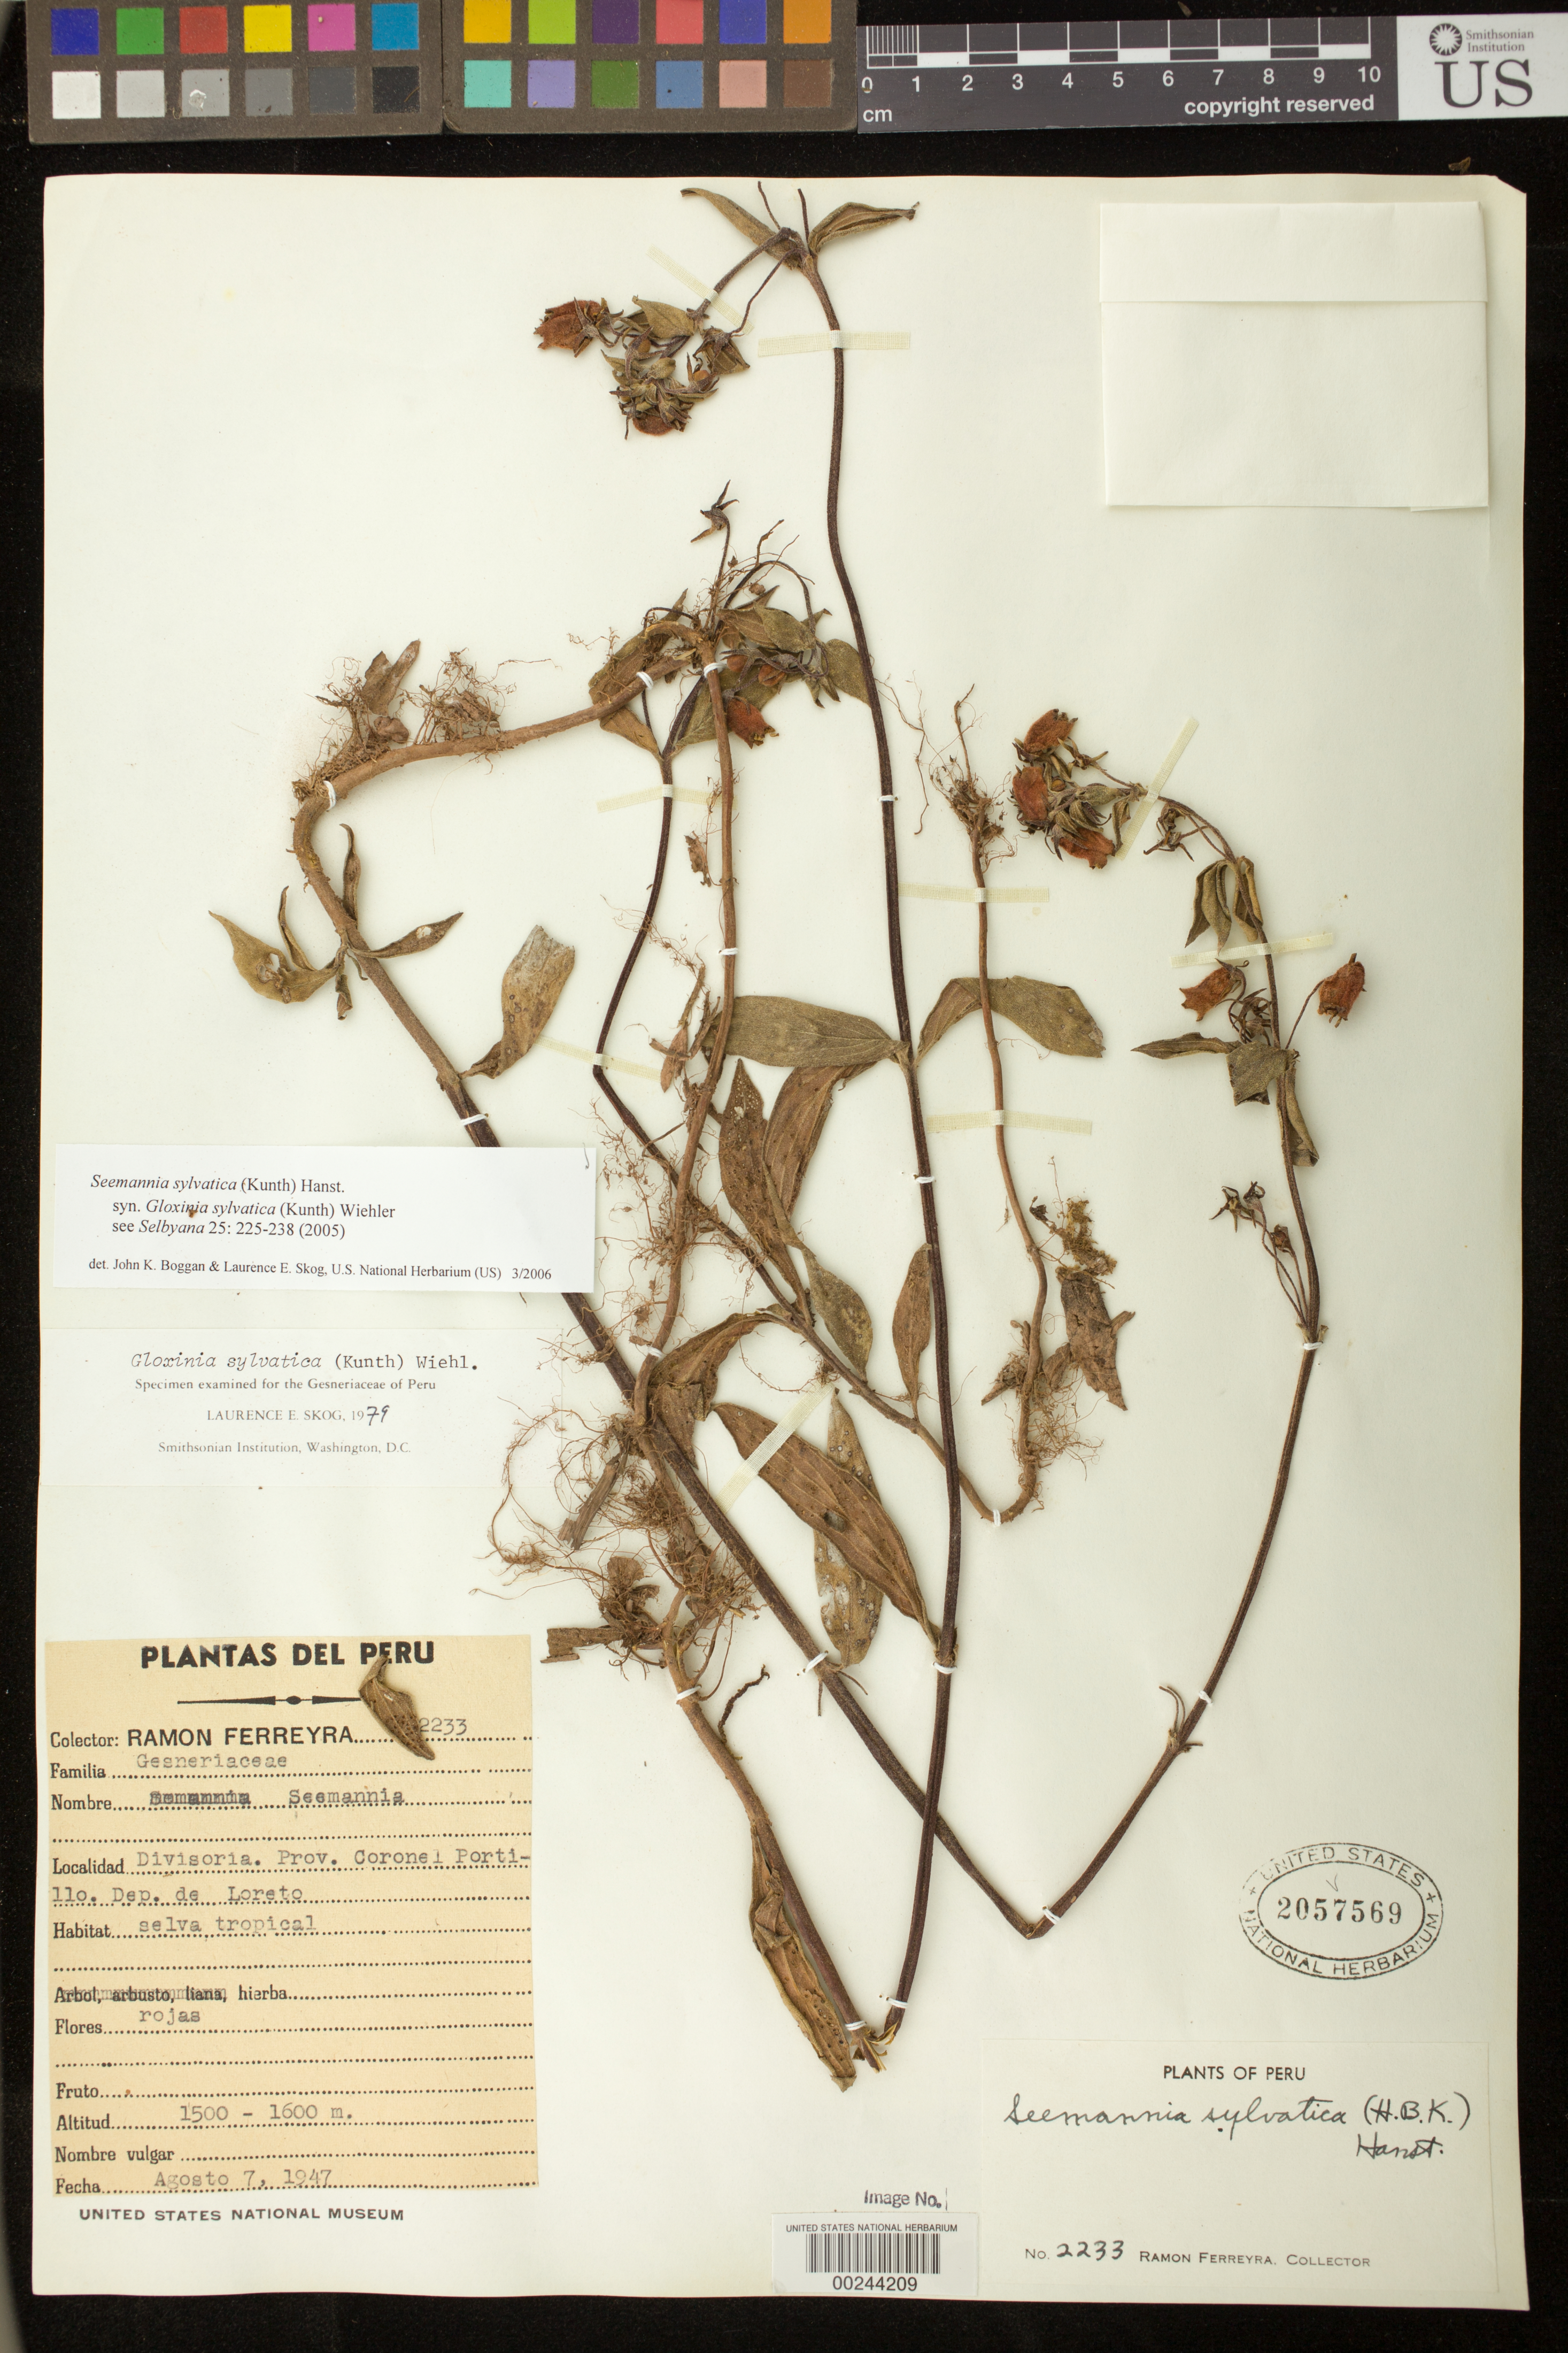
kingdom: Plantae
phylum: Tracheophyta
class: Magnoliopsida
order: Lamiales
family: Gesneriaceae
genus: Seemannia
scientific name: Seemannia sylvatica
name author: (Kunth) Hanst.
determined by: Boggan, J. K.; Skog, L. E.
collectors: R. A. Ferreyra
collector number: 2233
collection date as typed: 07 Aug 1947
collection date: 1947-08-07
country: Peru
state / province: Loreto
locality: Prov. Coronel Portillo; Divisoria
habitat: Tropical forest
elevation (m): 1500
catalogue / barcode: US 2057569